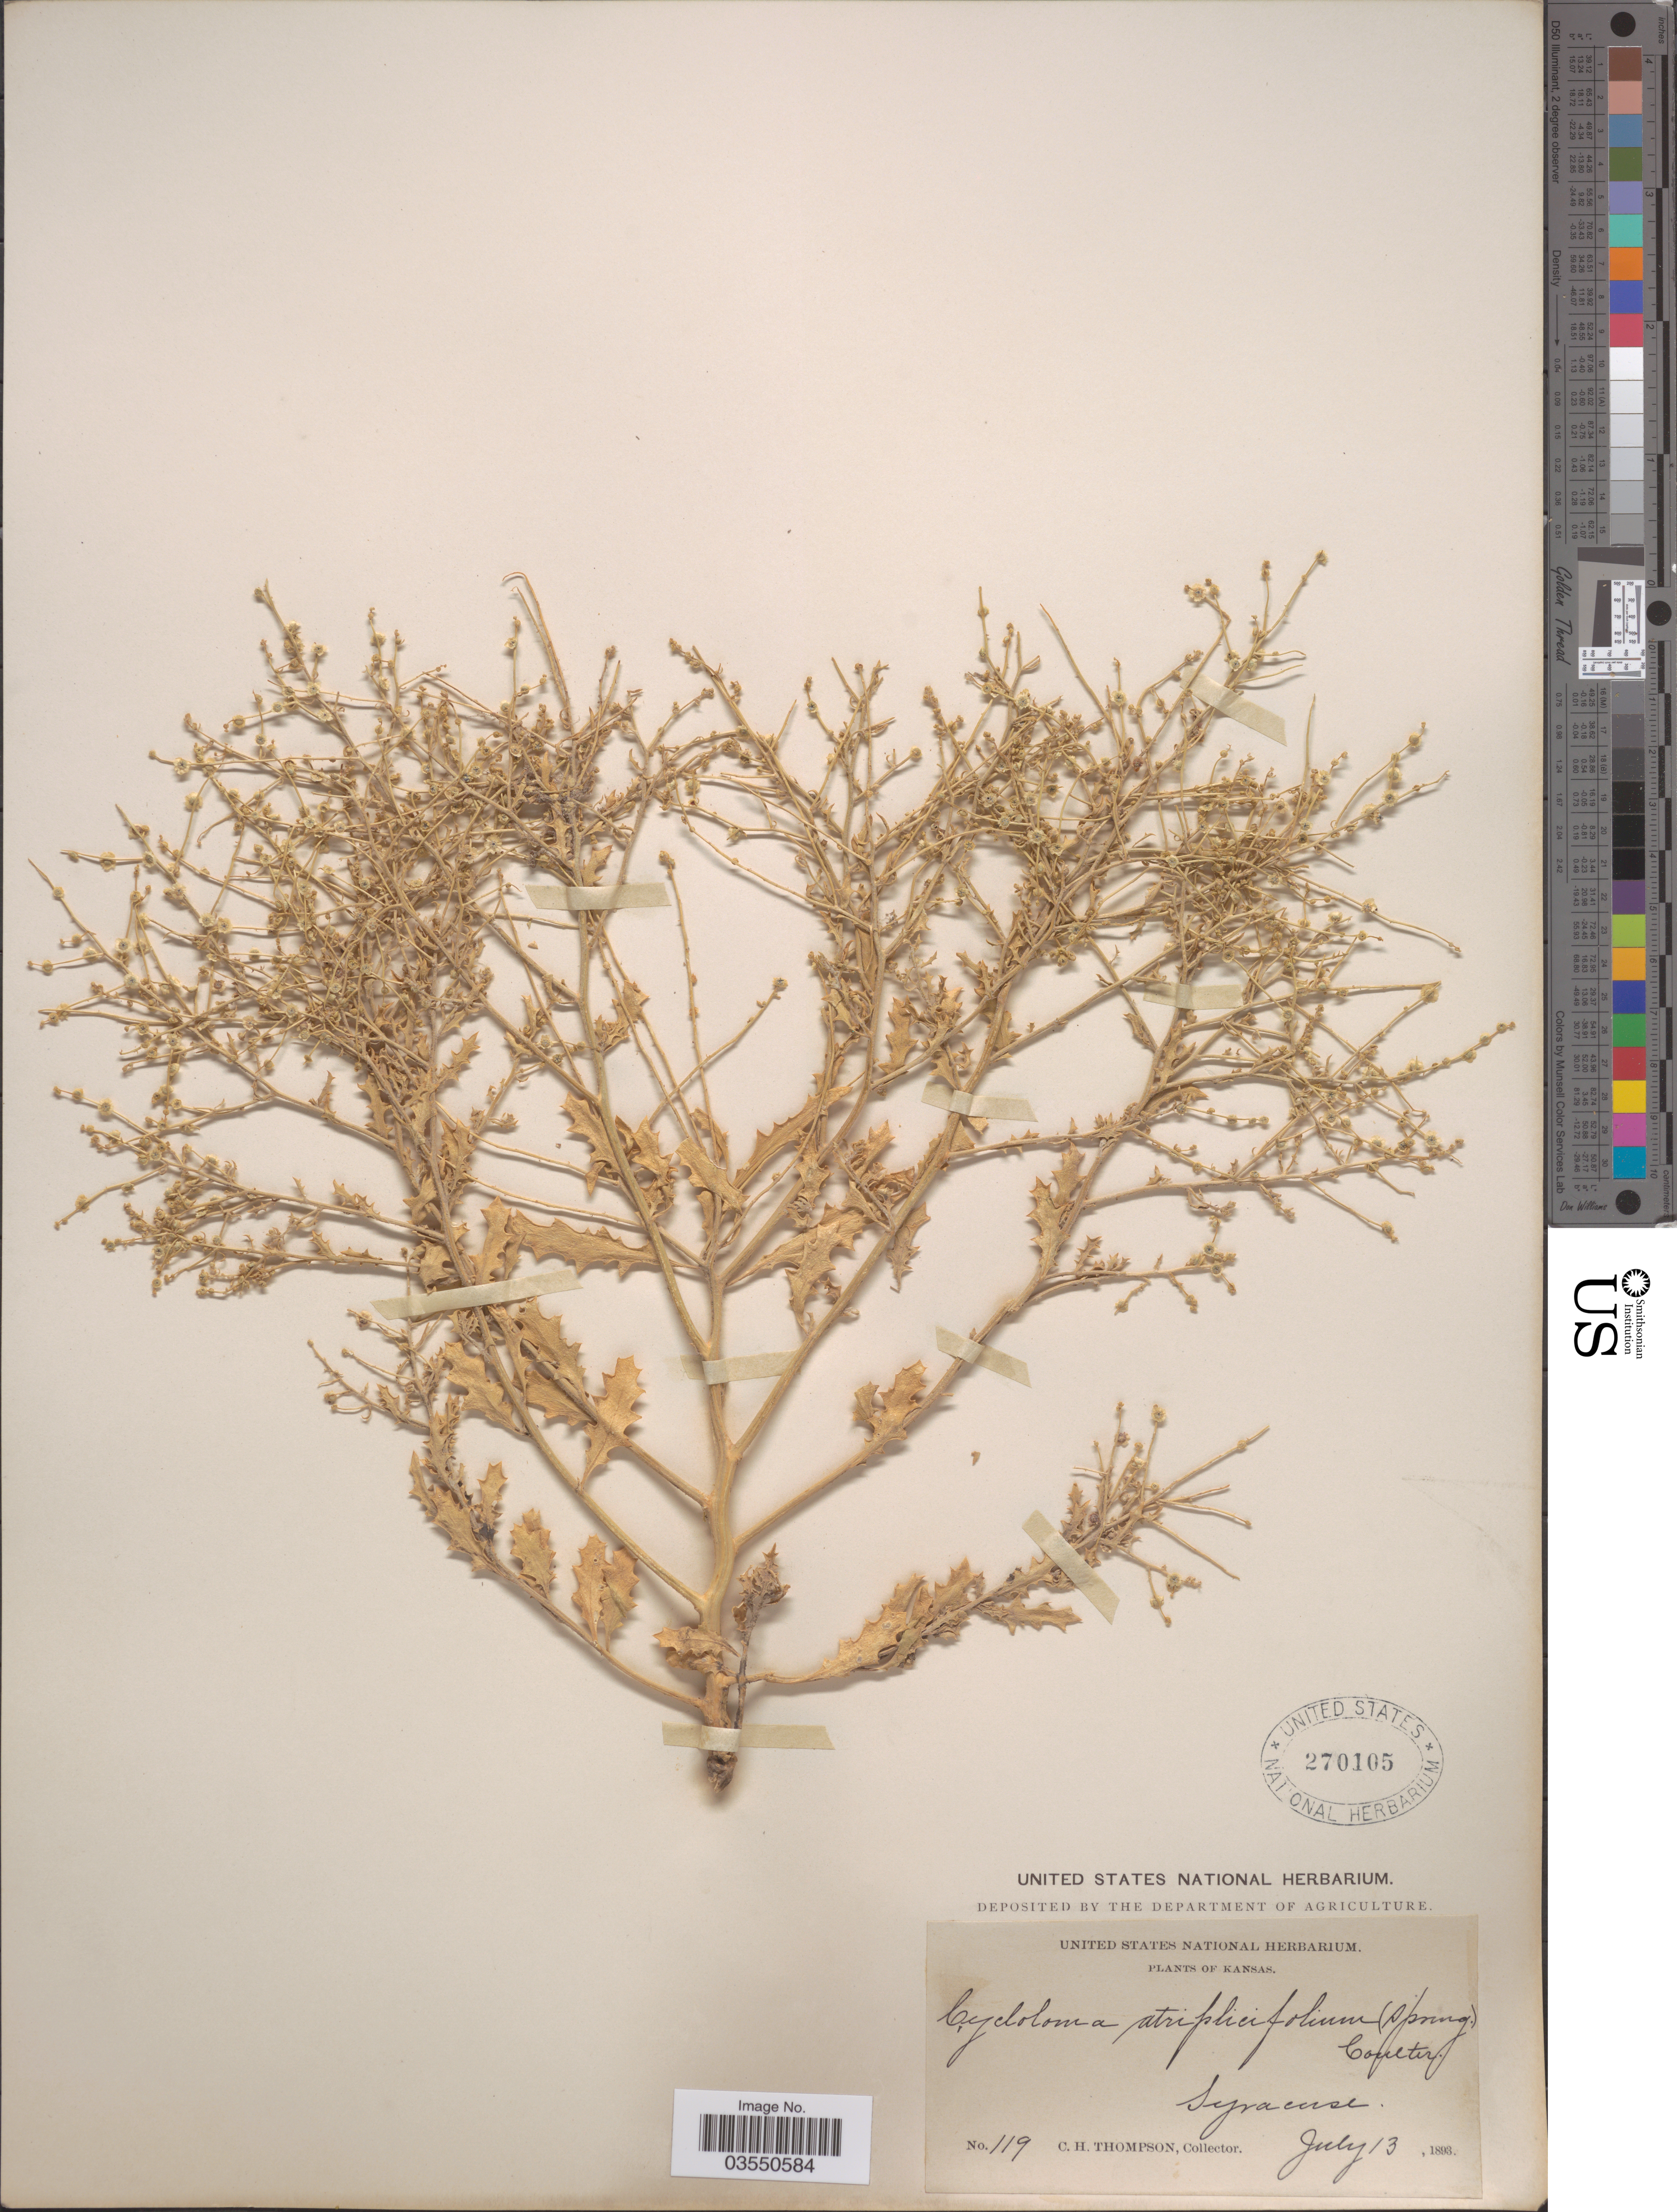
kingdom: Plantae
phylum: Tracheophyta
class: Magnoliopsida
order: Caryophyllales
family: Amaranthaceae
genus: Dysphania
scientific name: Dysphania atriplicifolia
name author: (Spreng.) G. Kadereit et al.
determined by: U.S. National Herbarium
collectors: C. H. Thompson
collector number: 119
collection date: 1893-07-13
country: United States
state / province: Kansas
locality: Syracuse.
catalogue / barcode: US 270105